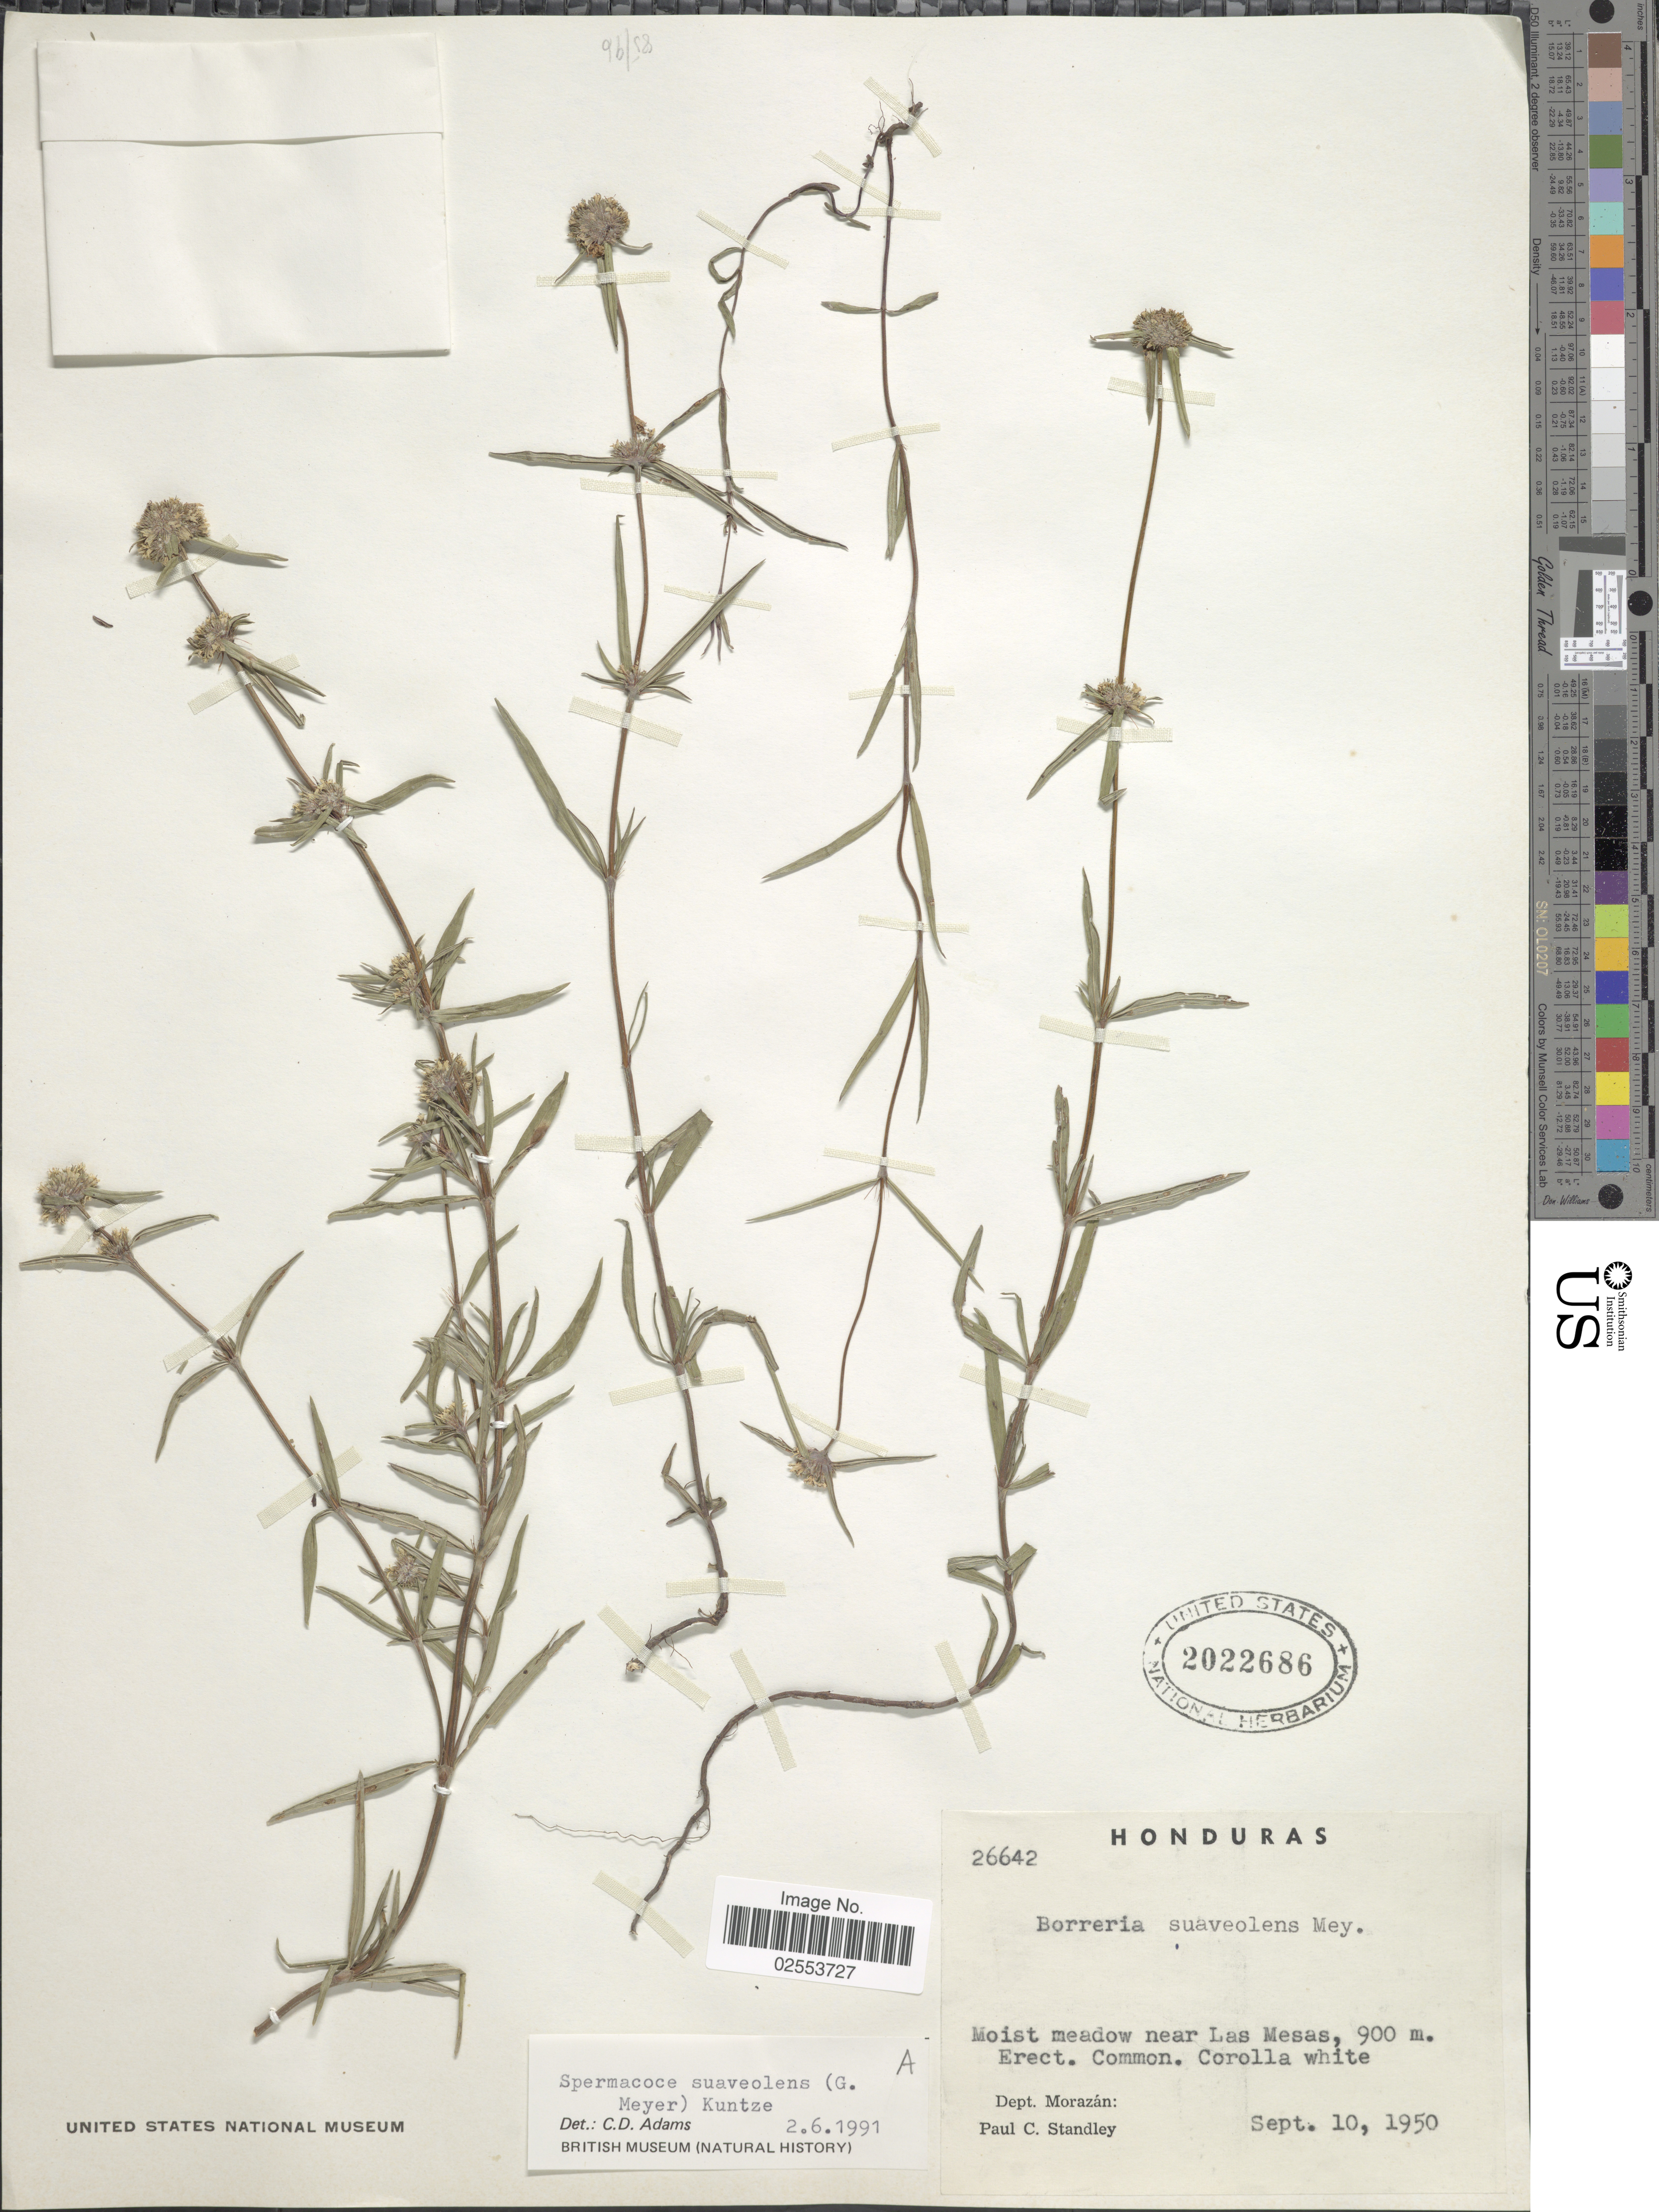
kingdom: Plantae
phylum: Tracheophyta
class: Magnoliopsida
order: Gentianales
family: Rubiaceae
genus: Spermacoce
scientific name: Spermacoce suaveolens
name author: (G. Mey.) Kuntze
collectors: P. C. Standley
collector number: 26642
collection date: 1950-09-10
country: Honduras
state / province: Fco. Morazán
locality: Moist meadow near Las Mesas, Dept. Morazan.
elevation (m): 900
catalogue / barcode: US 2022686